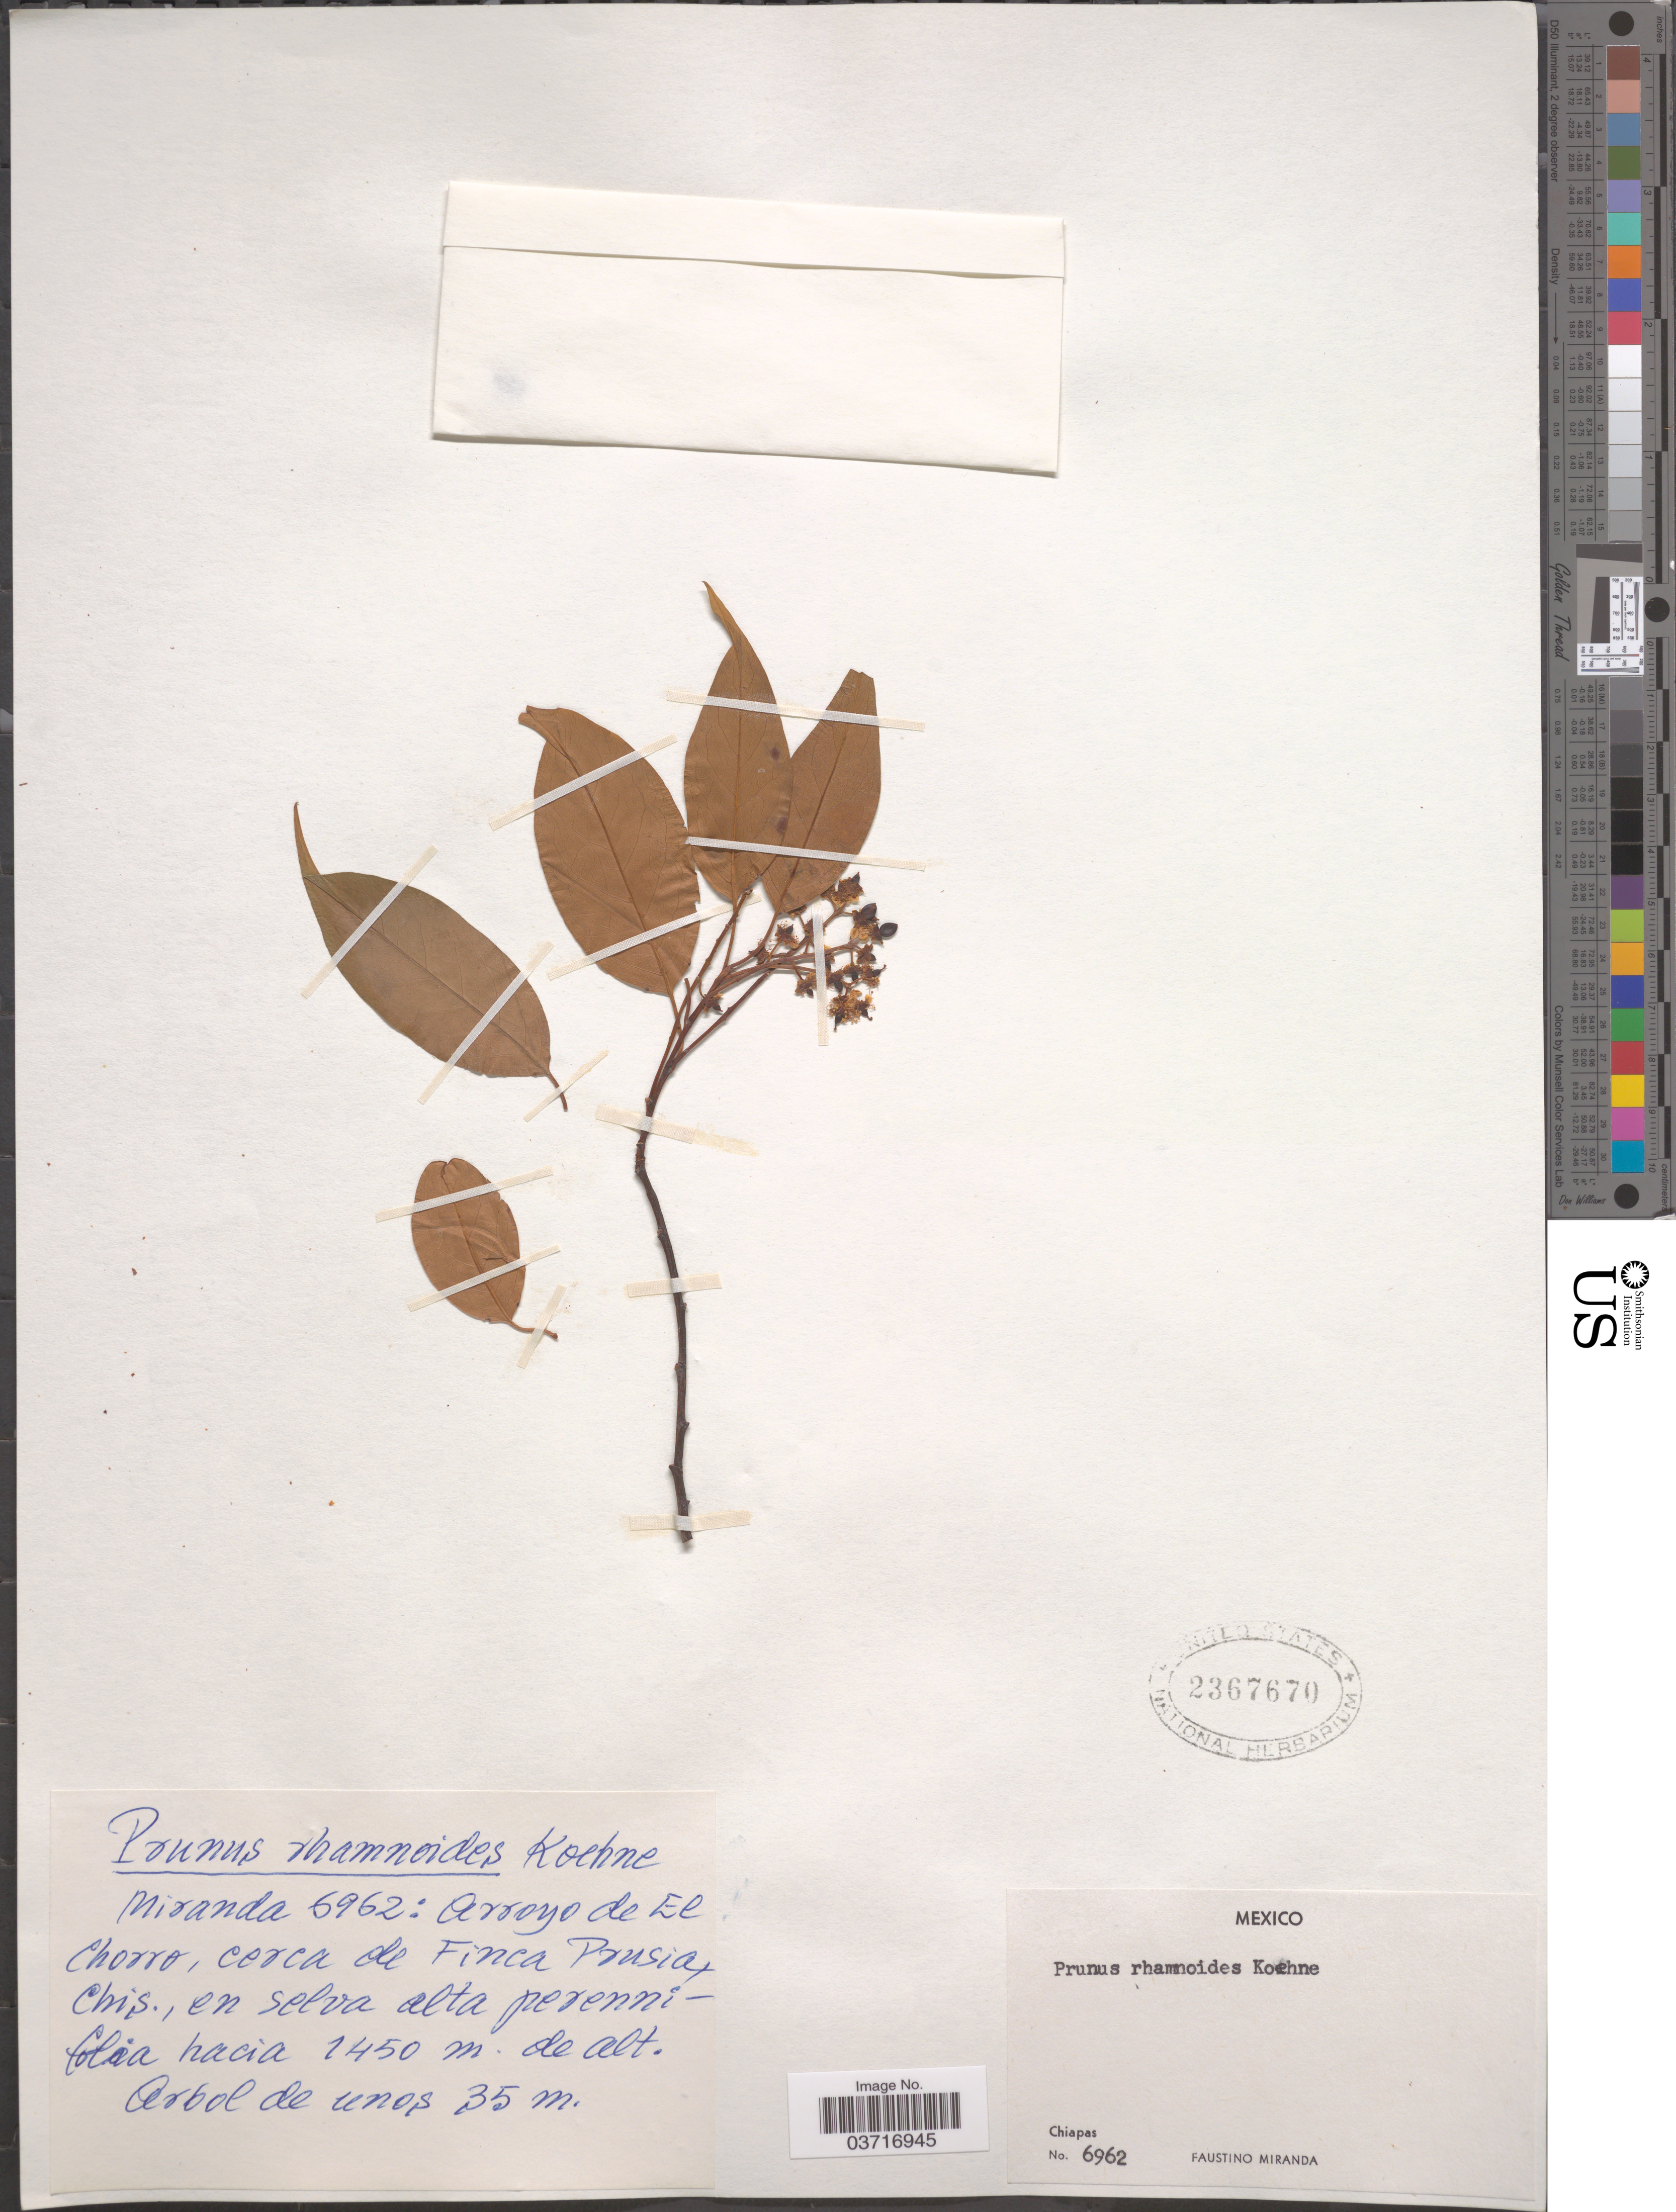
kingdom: Plantae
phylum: Tracheophyta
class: Magnoliopsida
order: Rosales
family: Rosaceae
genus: Prunus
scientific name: Prunus rhamnoides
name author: Koehne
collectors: F. Miranda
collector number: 6962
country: Mexico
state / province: Chiapas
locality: Arroyo de El Chorro, cerca de Finca Prusia, Chis.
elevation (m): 1450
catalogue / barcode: US 2367670